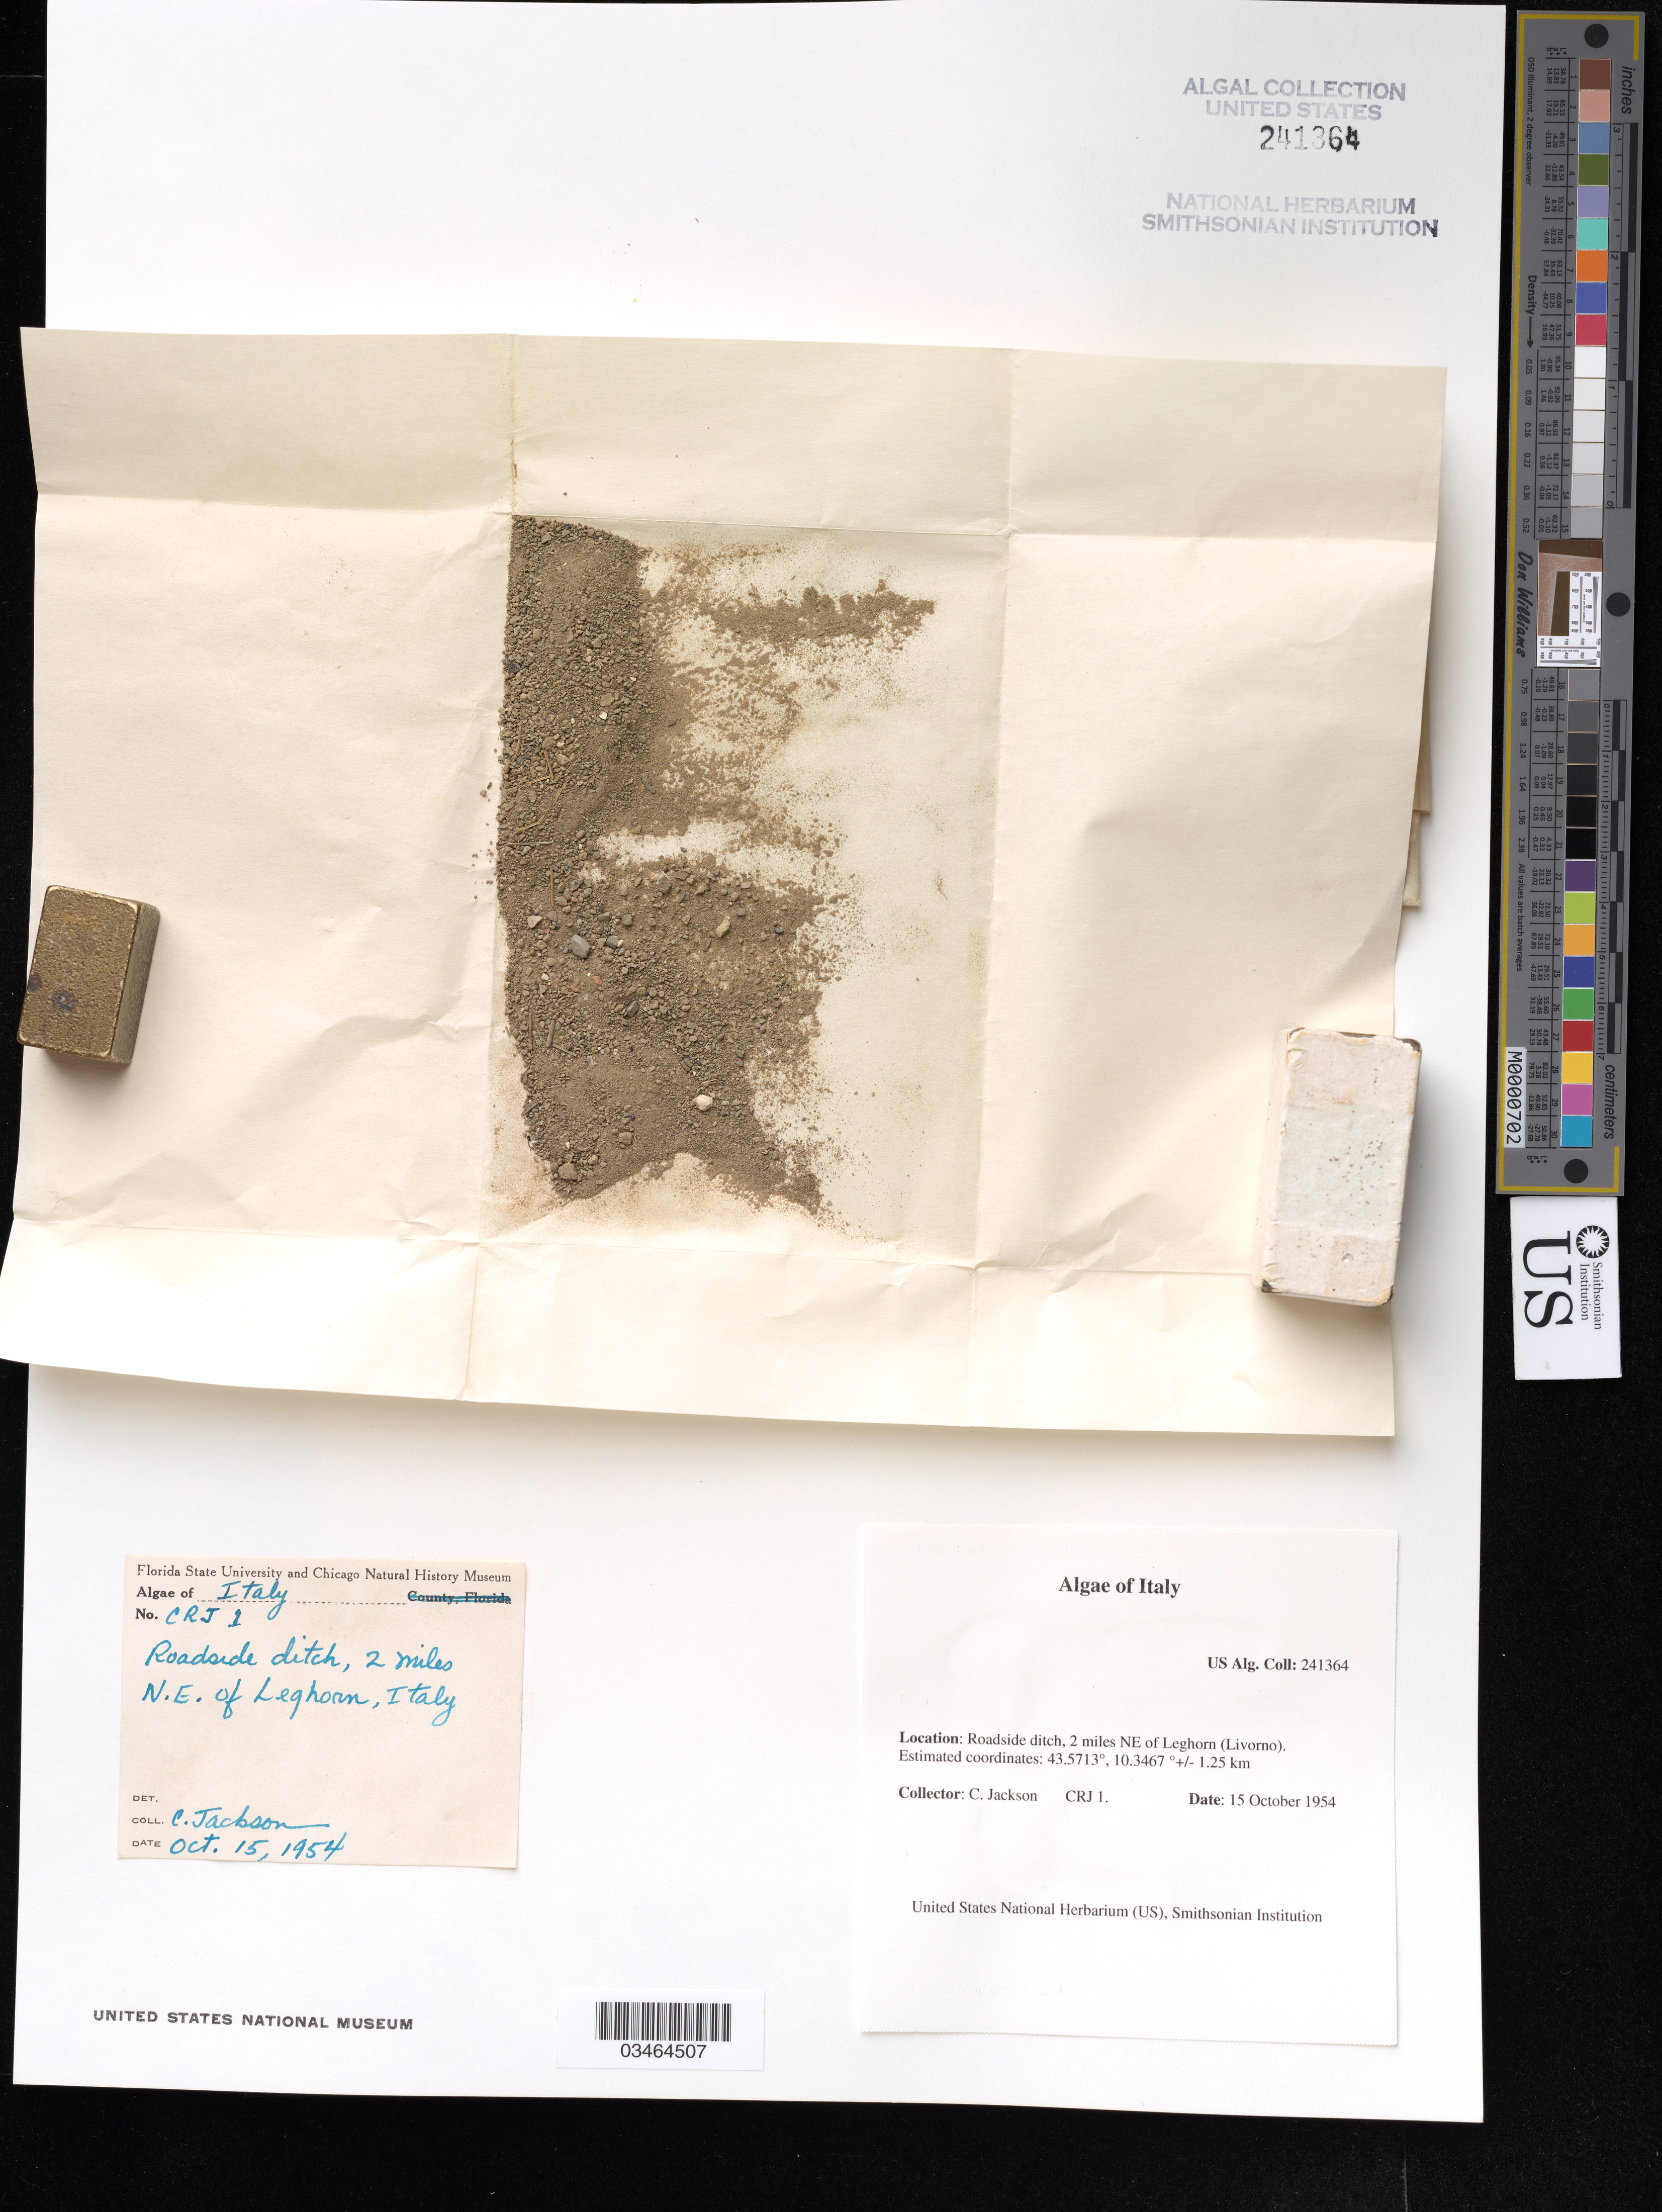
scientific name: Algae unknown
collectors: C. Jackson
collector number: CRJ 1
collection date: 1954-10-15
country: Italy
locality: Roadside ditch, 2 miles NE of Leghorn (Livorno).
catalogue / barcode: US 241364